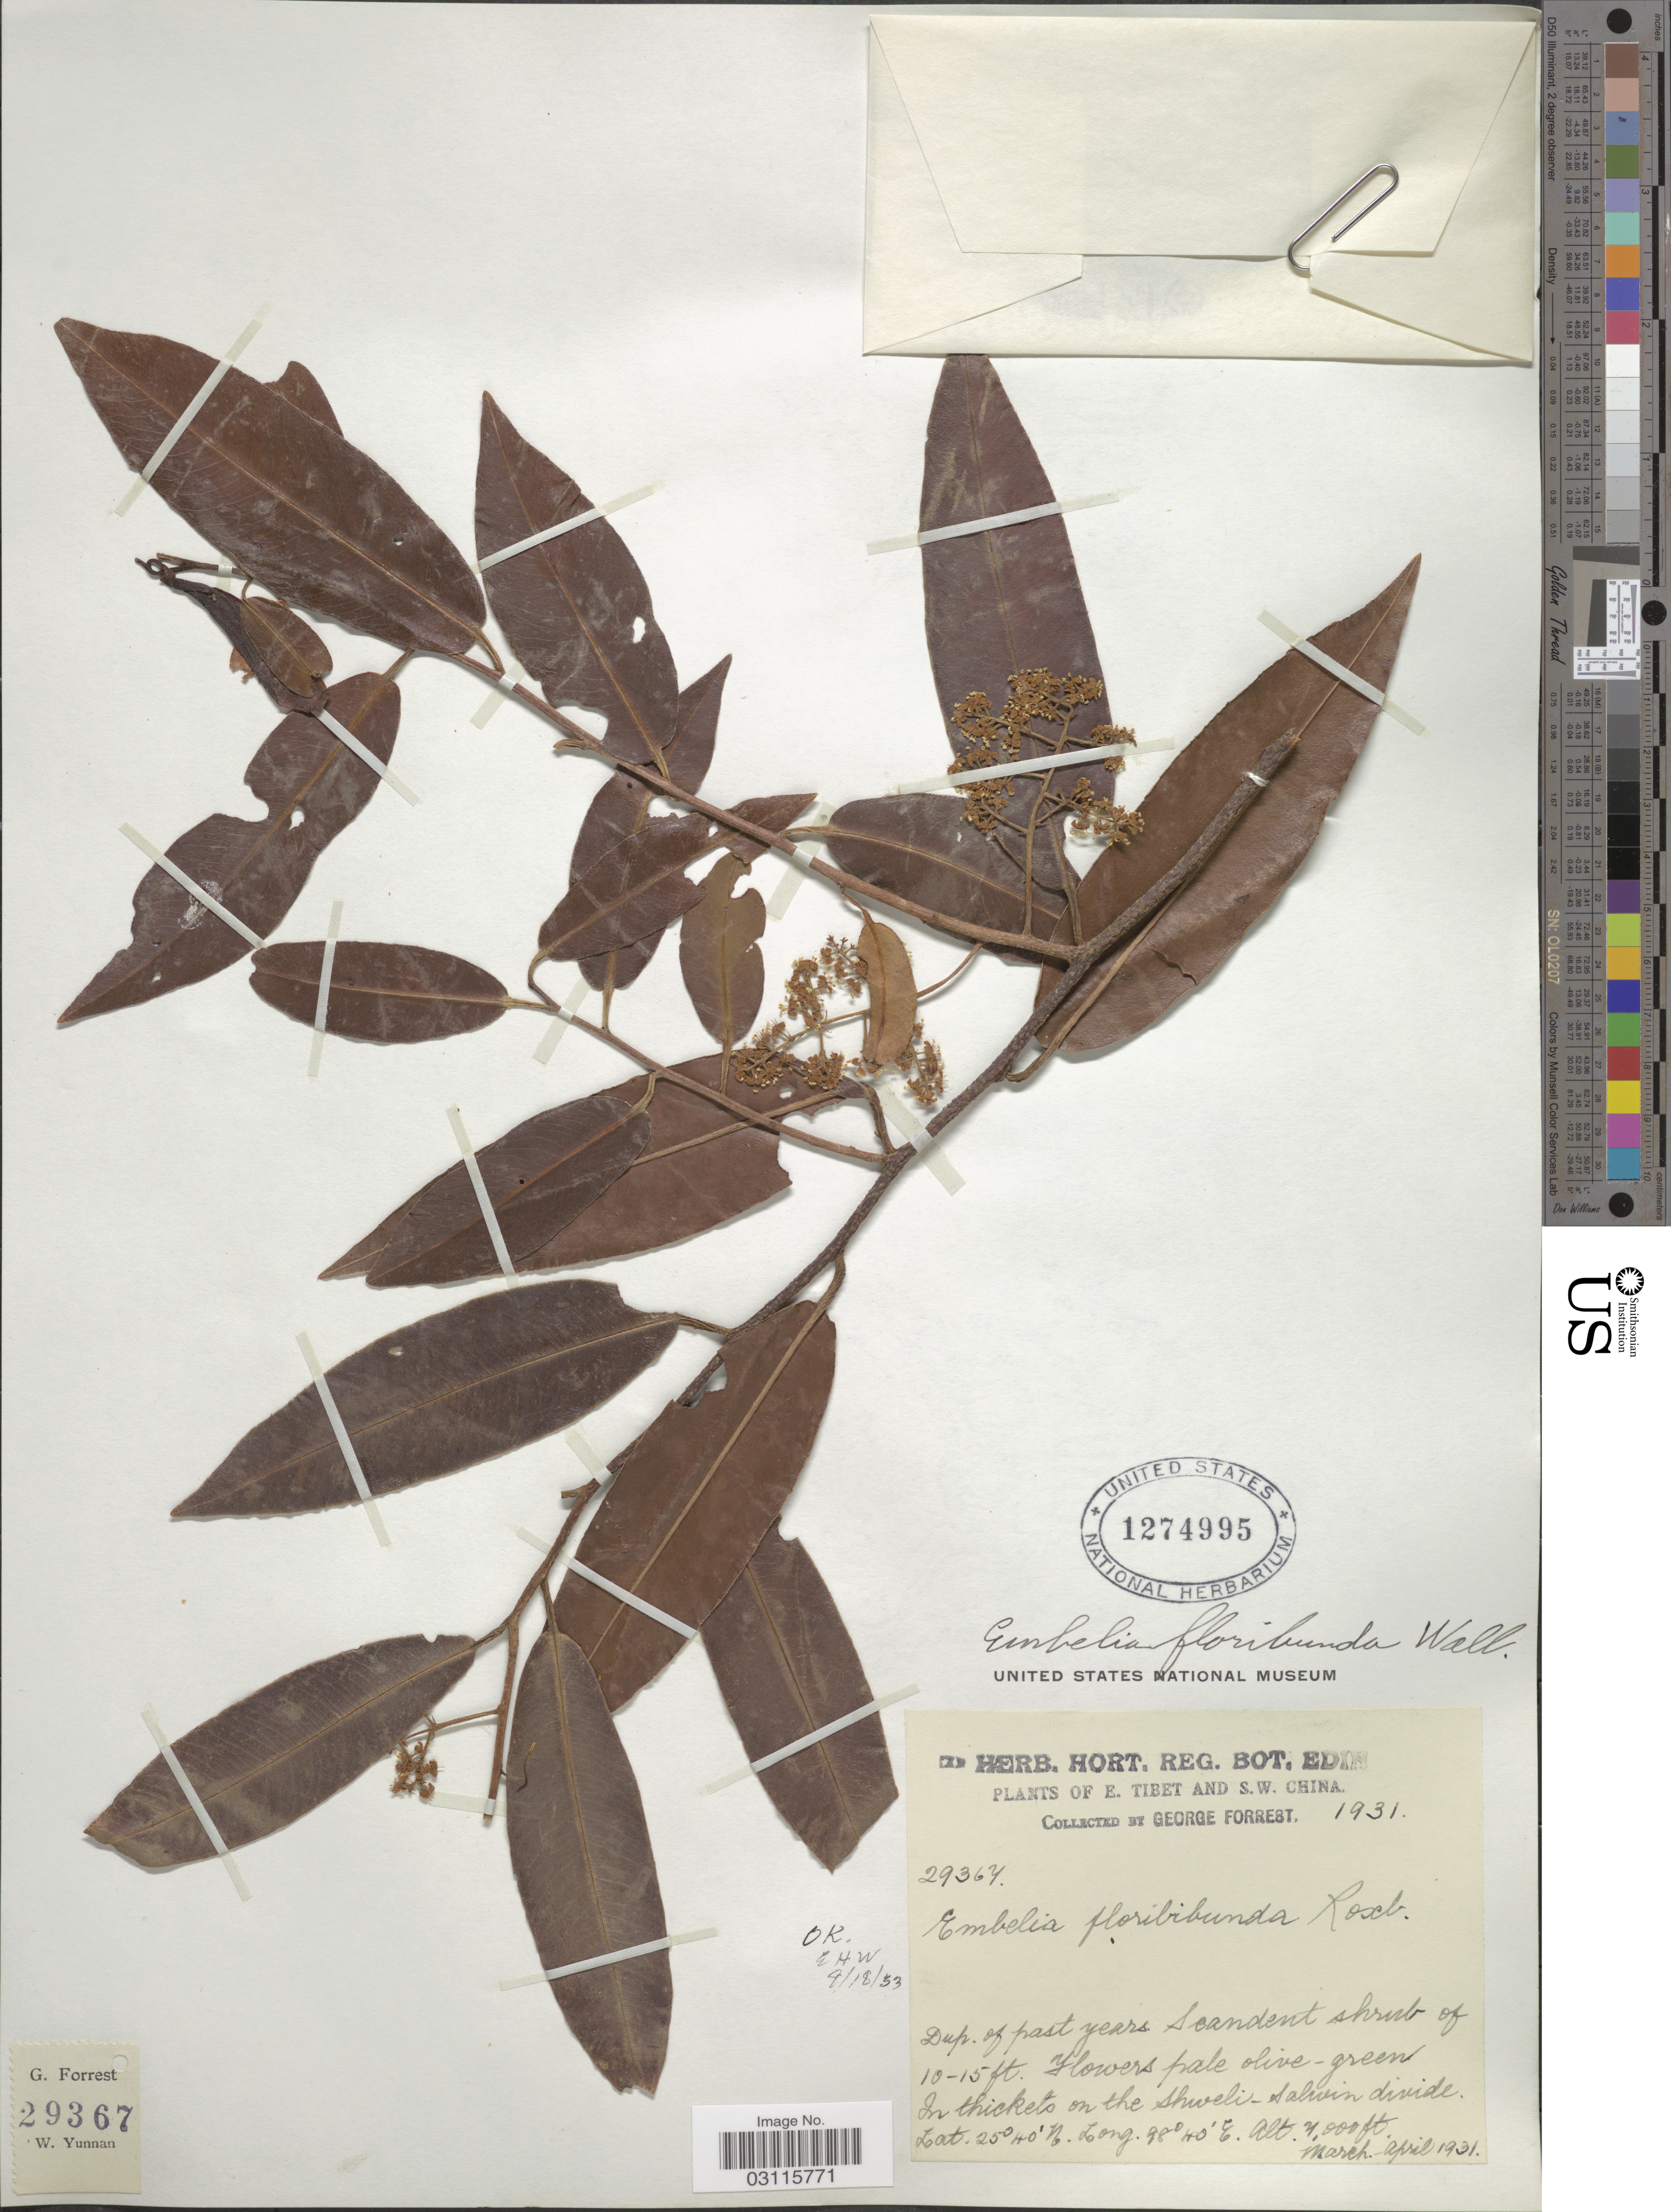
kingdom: Plantae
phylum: Tracheophyta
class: Magnoliopsida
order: Ericales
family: Primulaceae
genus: Embelia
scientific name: Embelia floribunda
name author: Wall.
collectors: G. Forrest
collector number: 29364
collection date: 1931-03/1931-04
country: China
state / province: Xizang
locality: E. Tibet and S.W. China. In thickets on the Shweli-Salwin divide. W. Yunnan [unsure placement].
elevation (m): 1219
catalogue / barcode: US 1274995